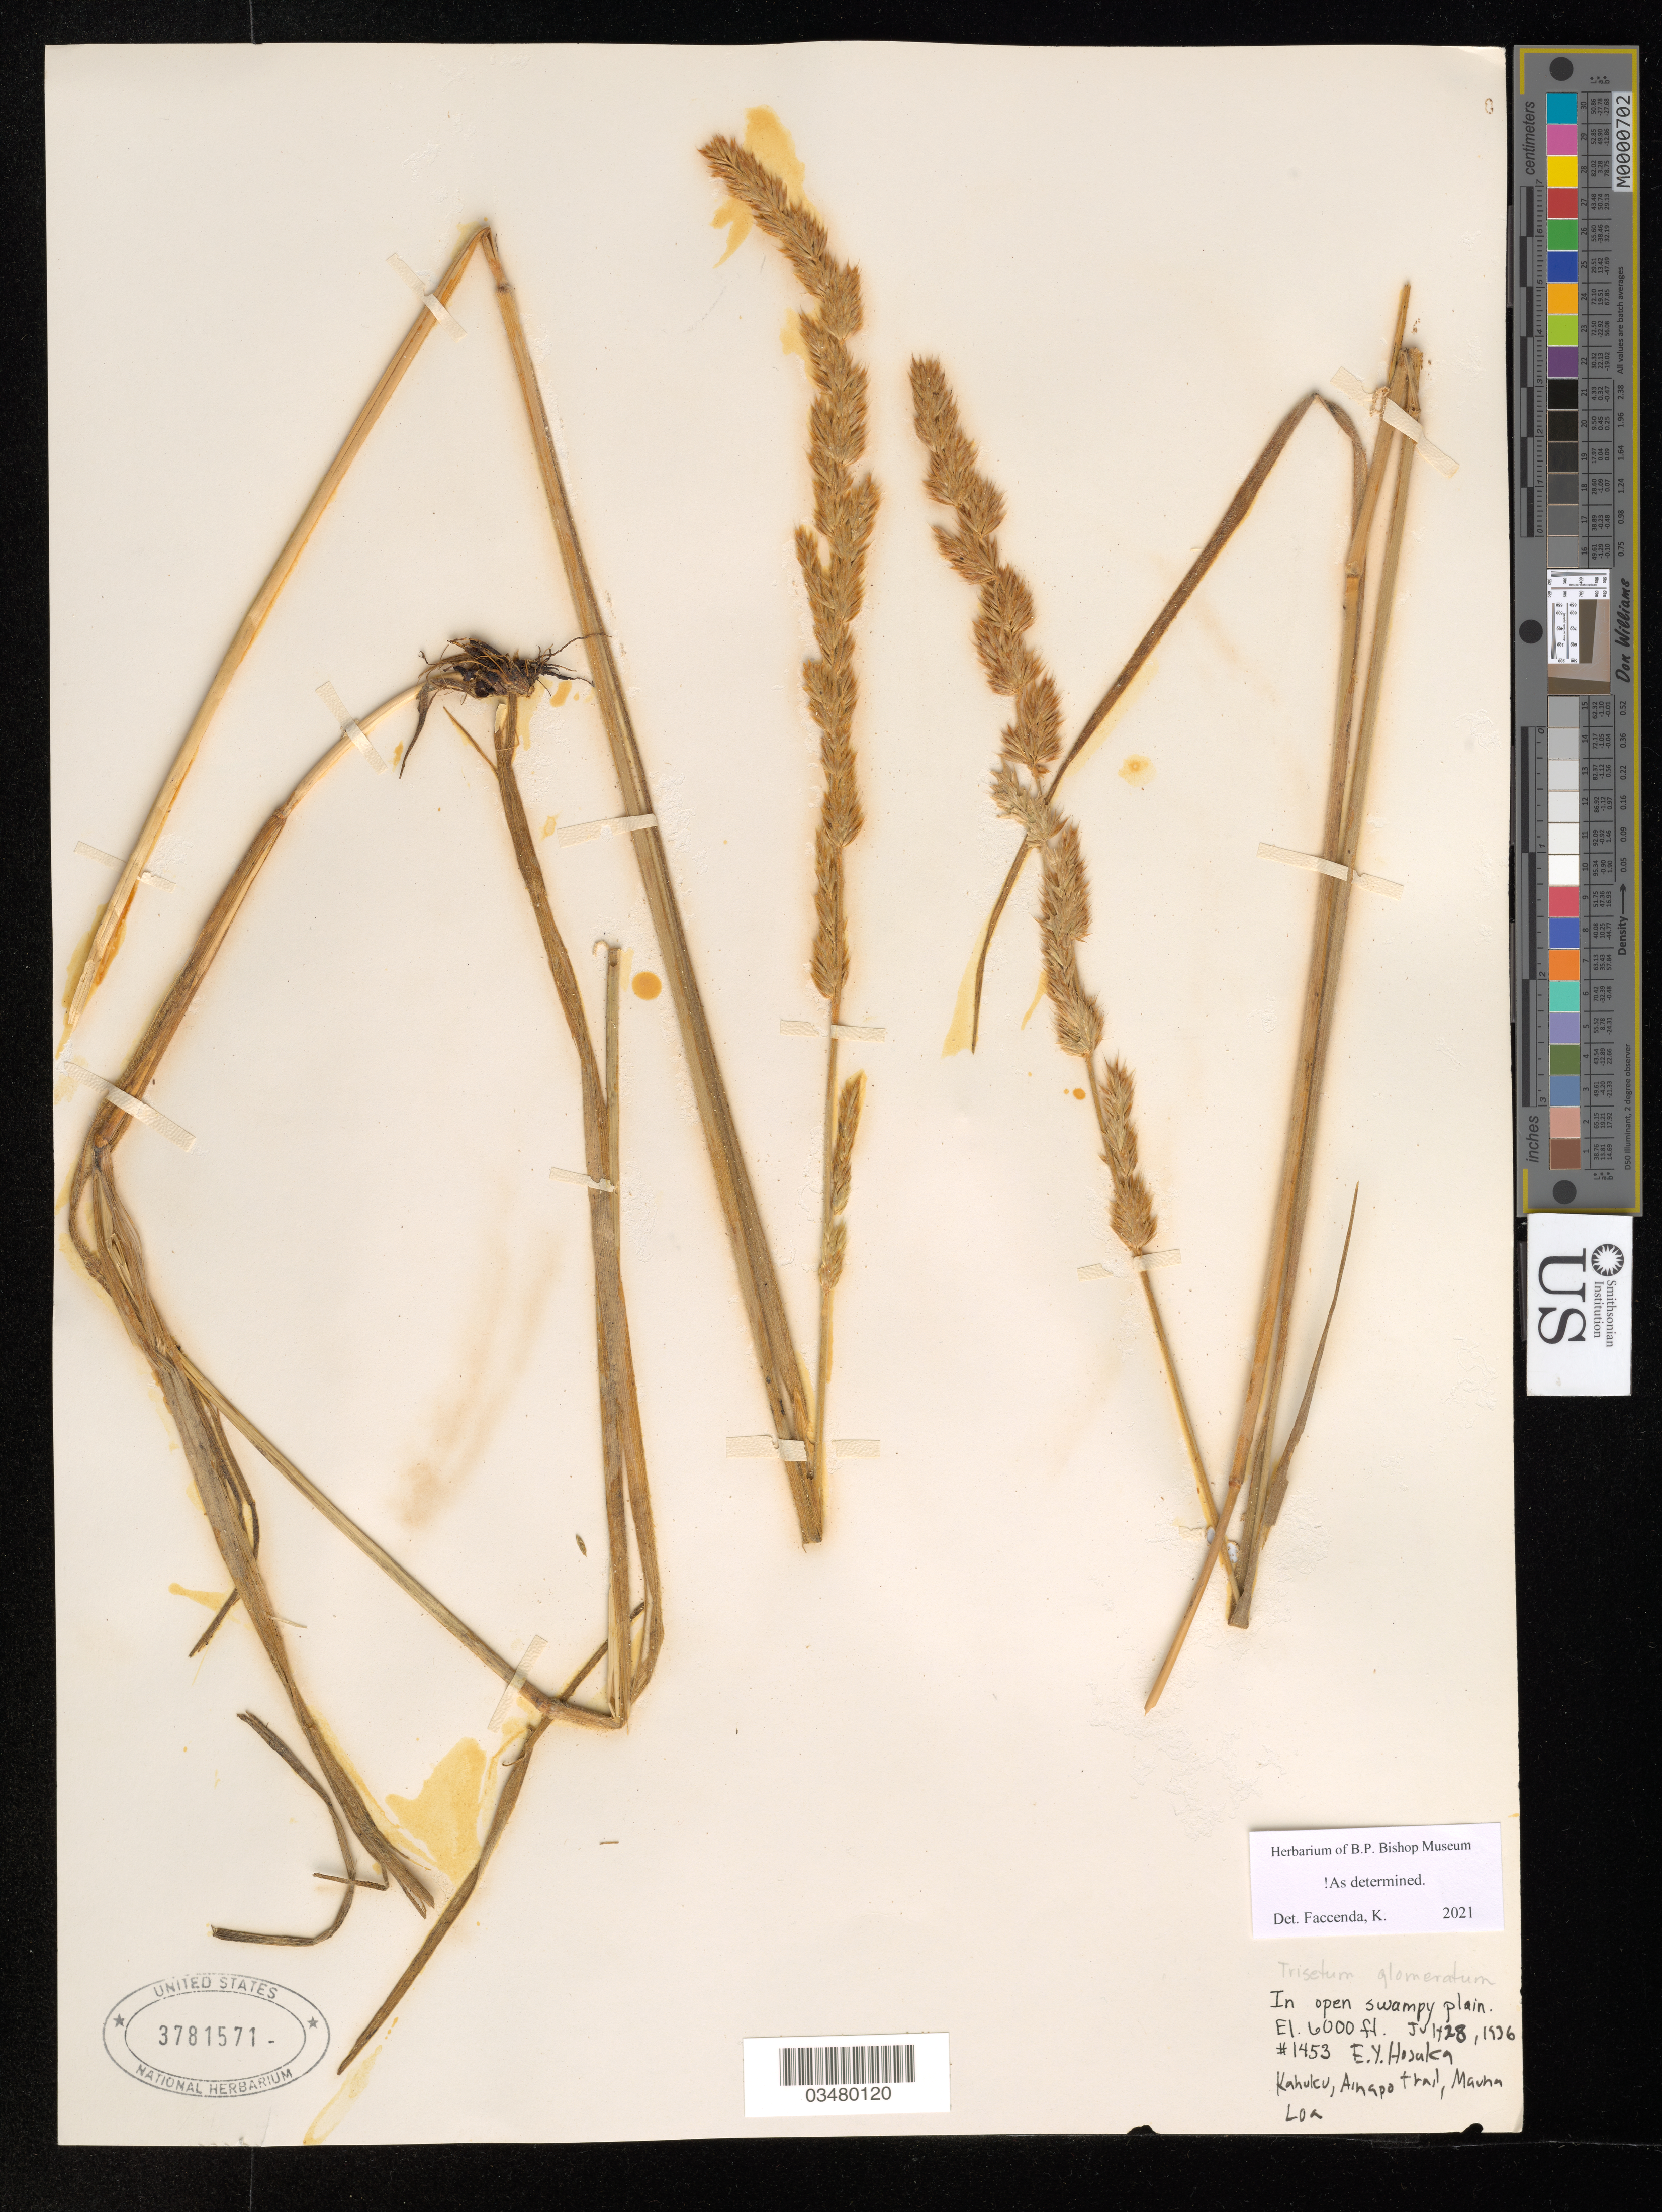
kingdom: Plantae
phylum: Tracheophyta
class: Liliopsida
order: Poales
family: Poaceae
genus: Koeleria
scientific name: Koeleria glomerata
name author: Kunth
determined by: Wagner, W. L., (BOT), Smithsonian Institution - National Museum of Natural History (UNITED STATES)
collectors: E. Y. Hosaka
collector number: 1453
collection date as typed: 28 Jul 1936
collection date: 1936-07-28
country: United States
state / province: Hawaii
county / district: Hawaii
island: Hawaii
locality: Kahuku-Ainapo Trail, Kahuku, Mauna Loa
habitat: Open, swampy plain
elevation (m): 1829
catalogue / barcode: US 3781571